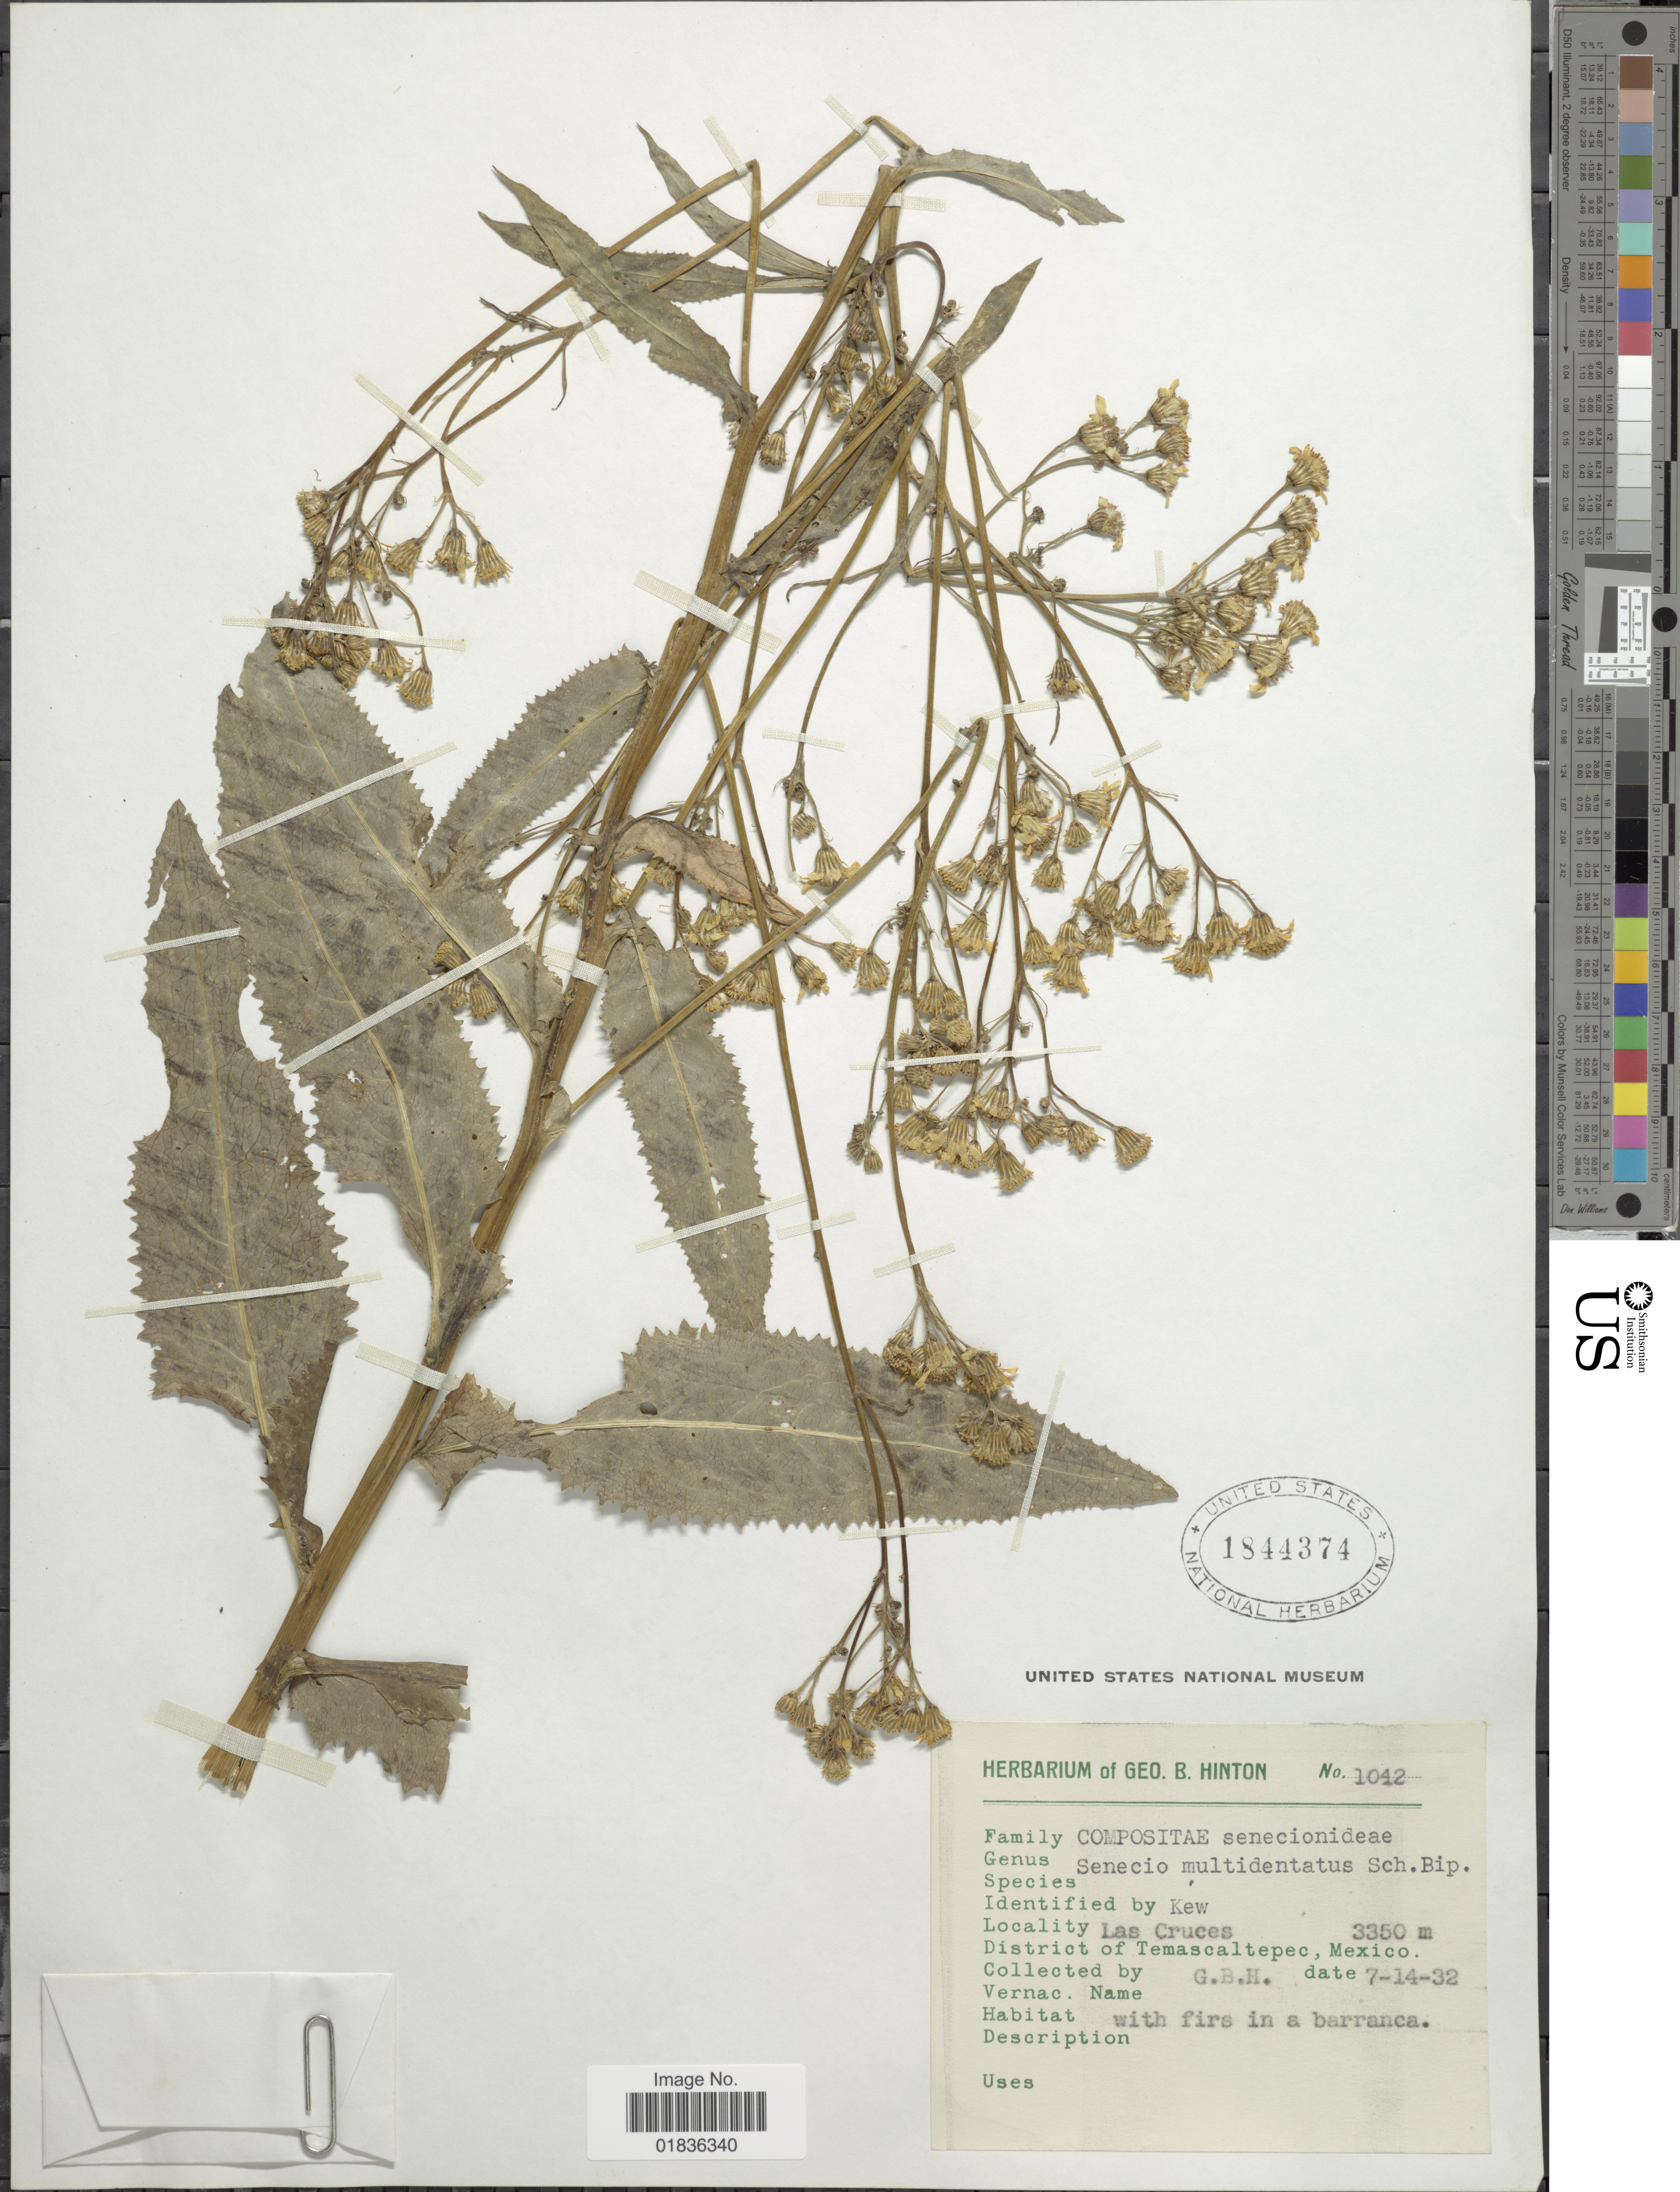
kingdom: Plantae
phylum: Tracheophyta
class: Magnoliopsida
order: Asterales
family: Asteraceae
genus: Senecio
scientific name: Senecio multidentatus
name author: Sch. Bip. ex Hemsl.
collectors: G. B. Hinton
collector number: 1042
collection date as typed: Transcribed d/m/y: 14/7/32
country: Mexico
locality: Las Cruces, District of Temascaltepec, Mexico.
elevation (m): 3350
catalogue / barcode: US 1844374